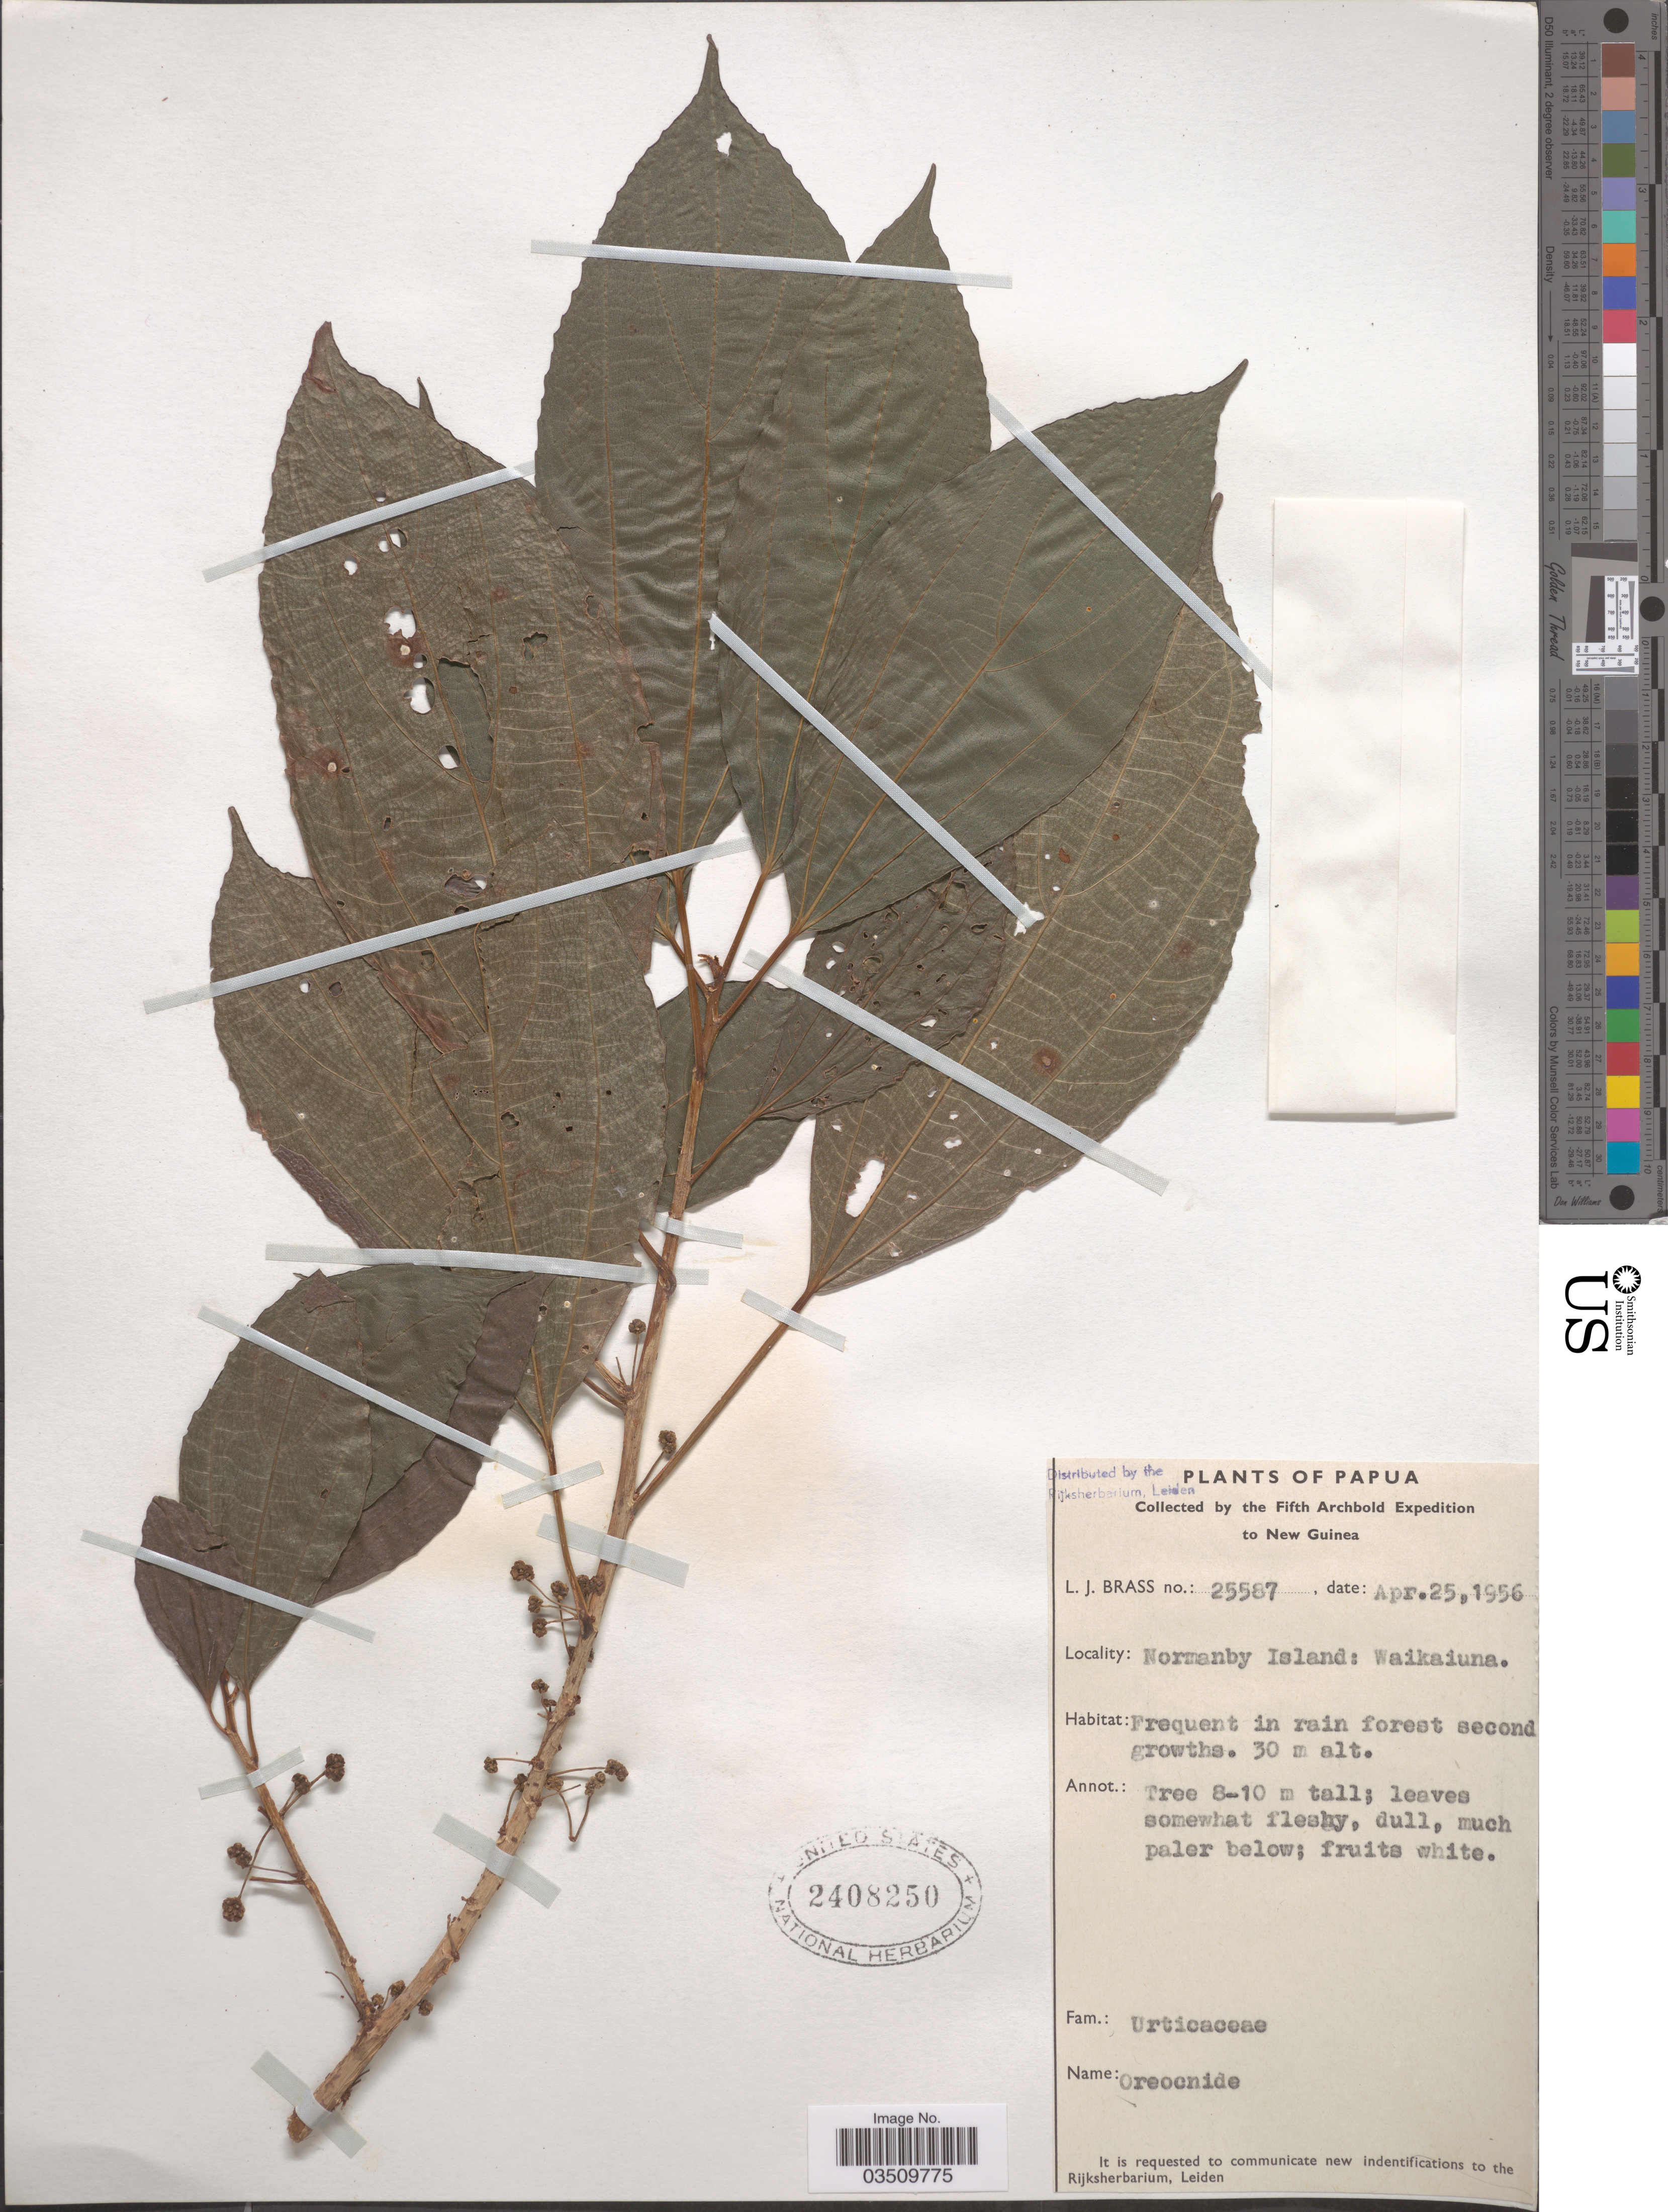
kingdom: Plantae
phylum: Tracheophyta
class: Magnoliopsida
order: Rosales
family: Urticaceae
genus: Oreocnide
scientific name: Oreocnide trinervis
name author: (Wedd.) Miq.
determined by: Frodin, D. G.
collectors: L. J. Brass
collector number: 25587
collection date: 1956-04-25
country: Papua New Guinea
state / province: Milne Bay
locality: New Guinea. Normanby Island: Waikaiuna.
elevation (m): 30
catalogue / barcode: US 2408250